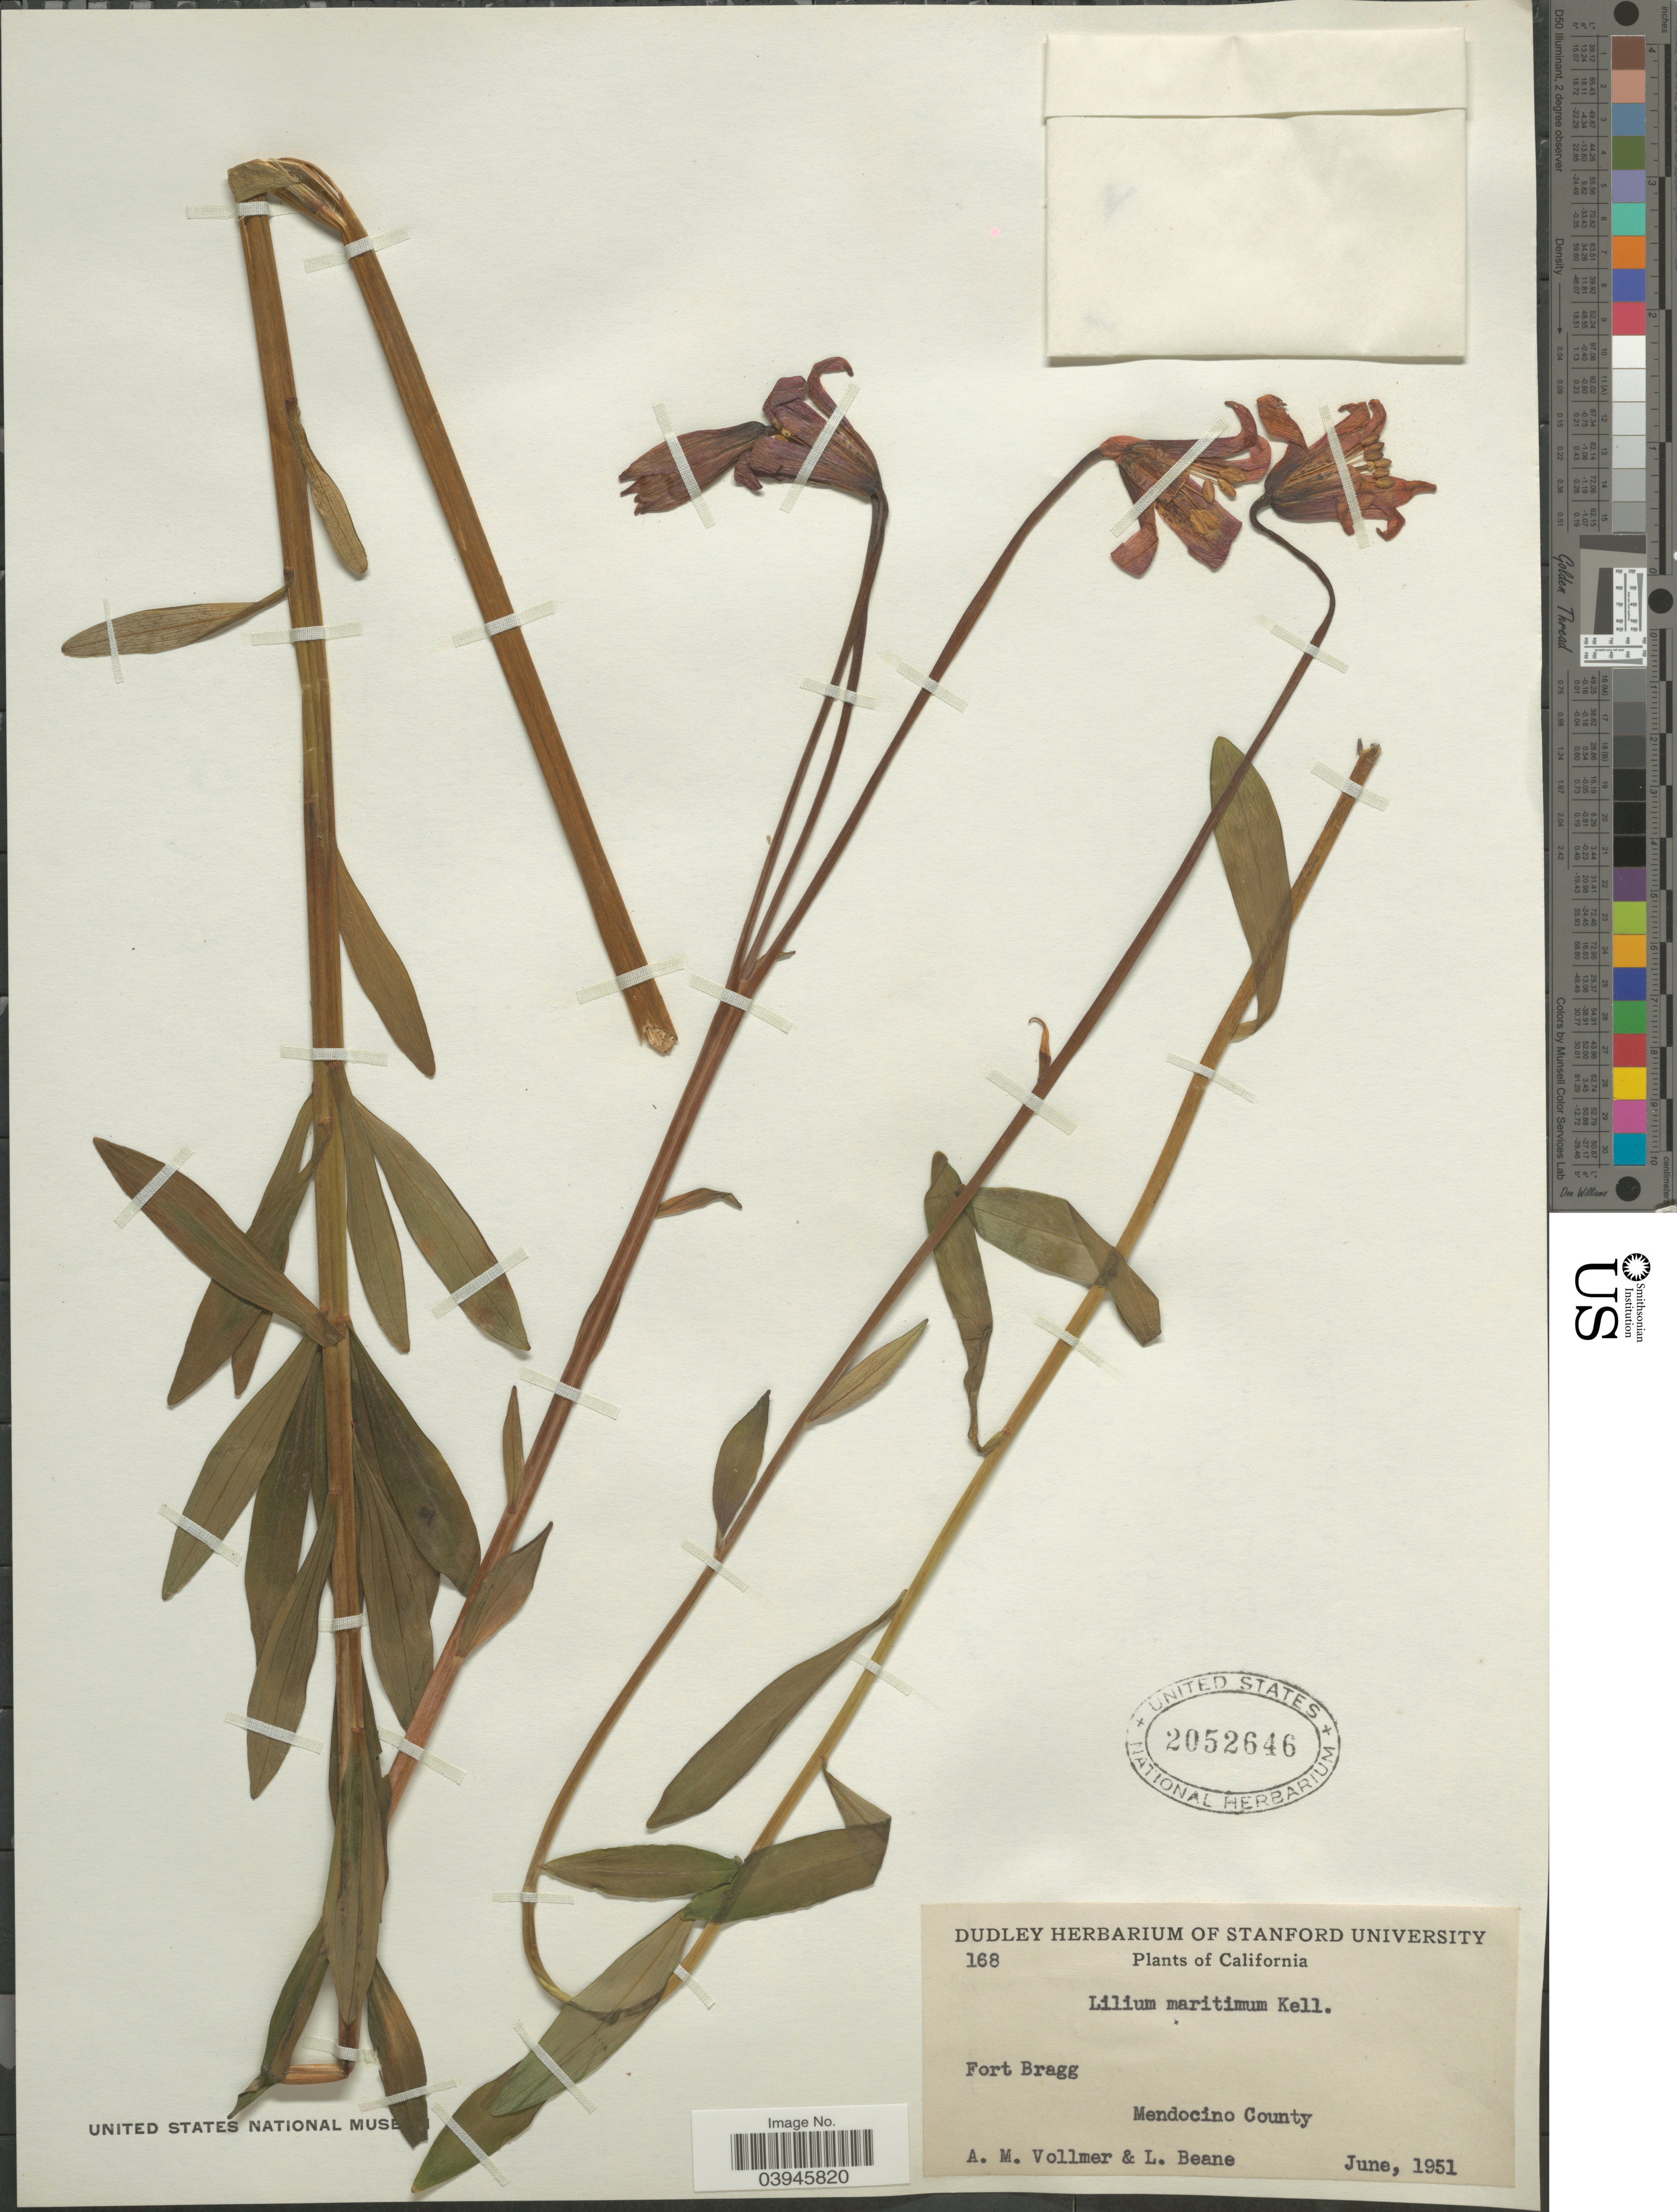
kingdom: Plantae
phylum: Tracheophyta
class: Liliopsida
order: Liliales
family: Liliaceae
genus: Lilium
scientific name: Lilium maritimum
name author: Kellogg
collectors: A. Vollmer & L. Beane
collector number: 168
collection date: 1951-06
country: United States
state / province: California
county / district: Mendocino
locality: Fort Bragg. Mendocino County.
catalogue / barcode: US 2052646